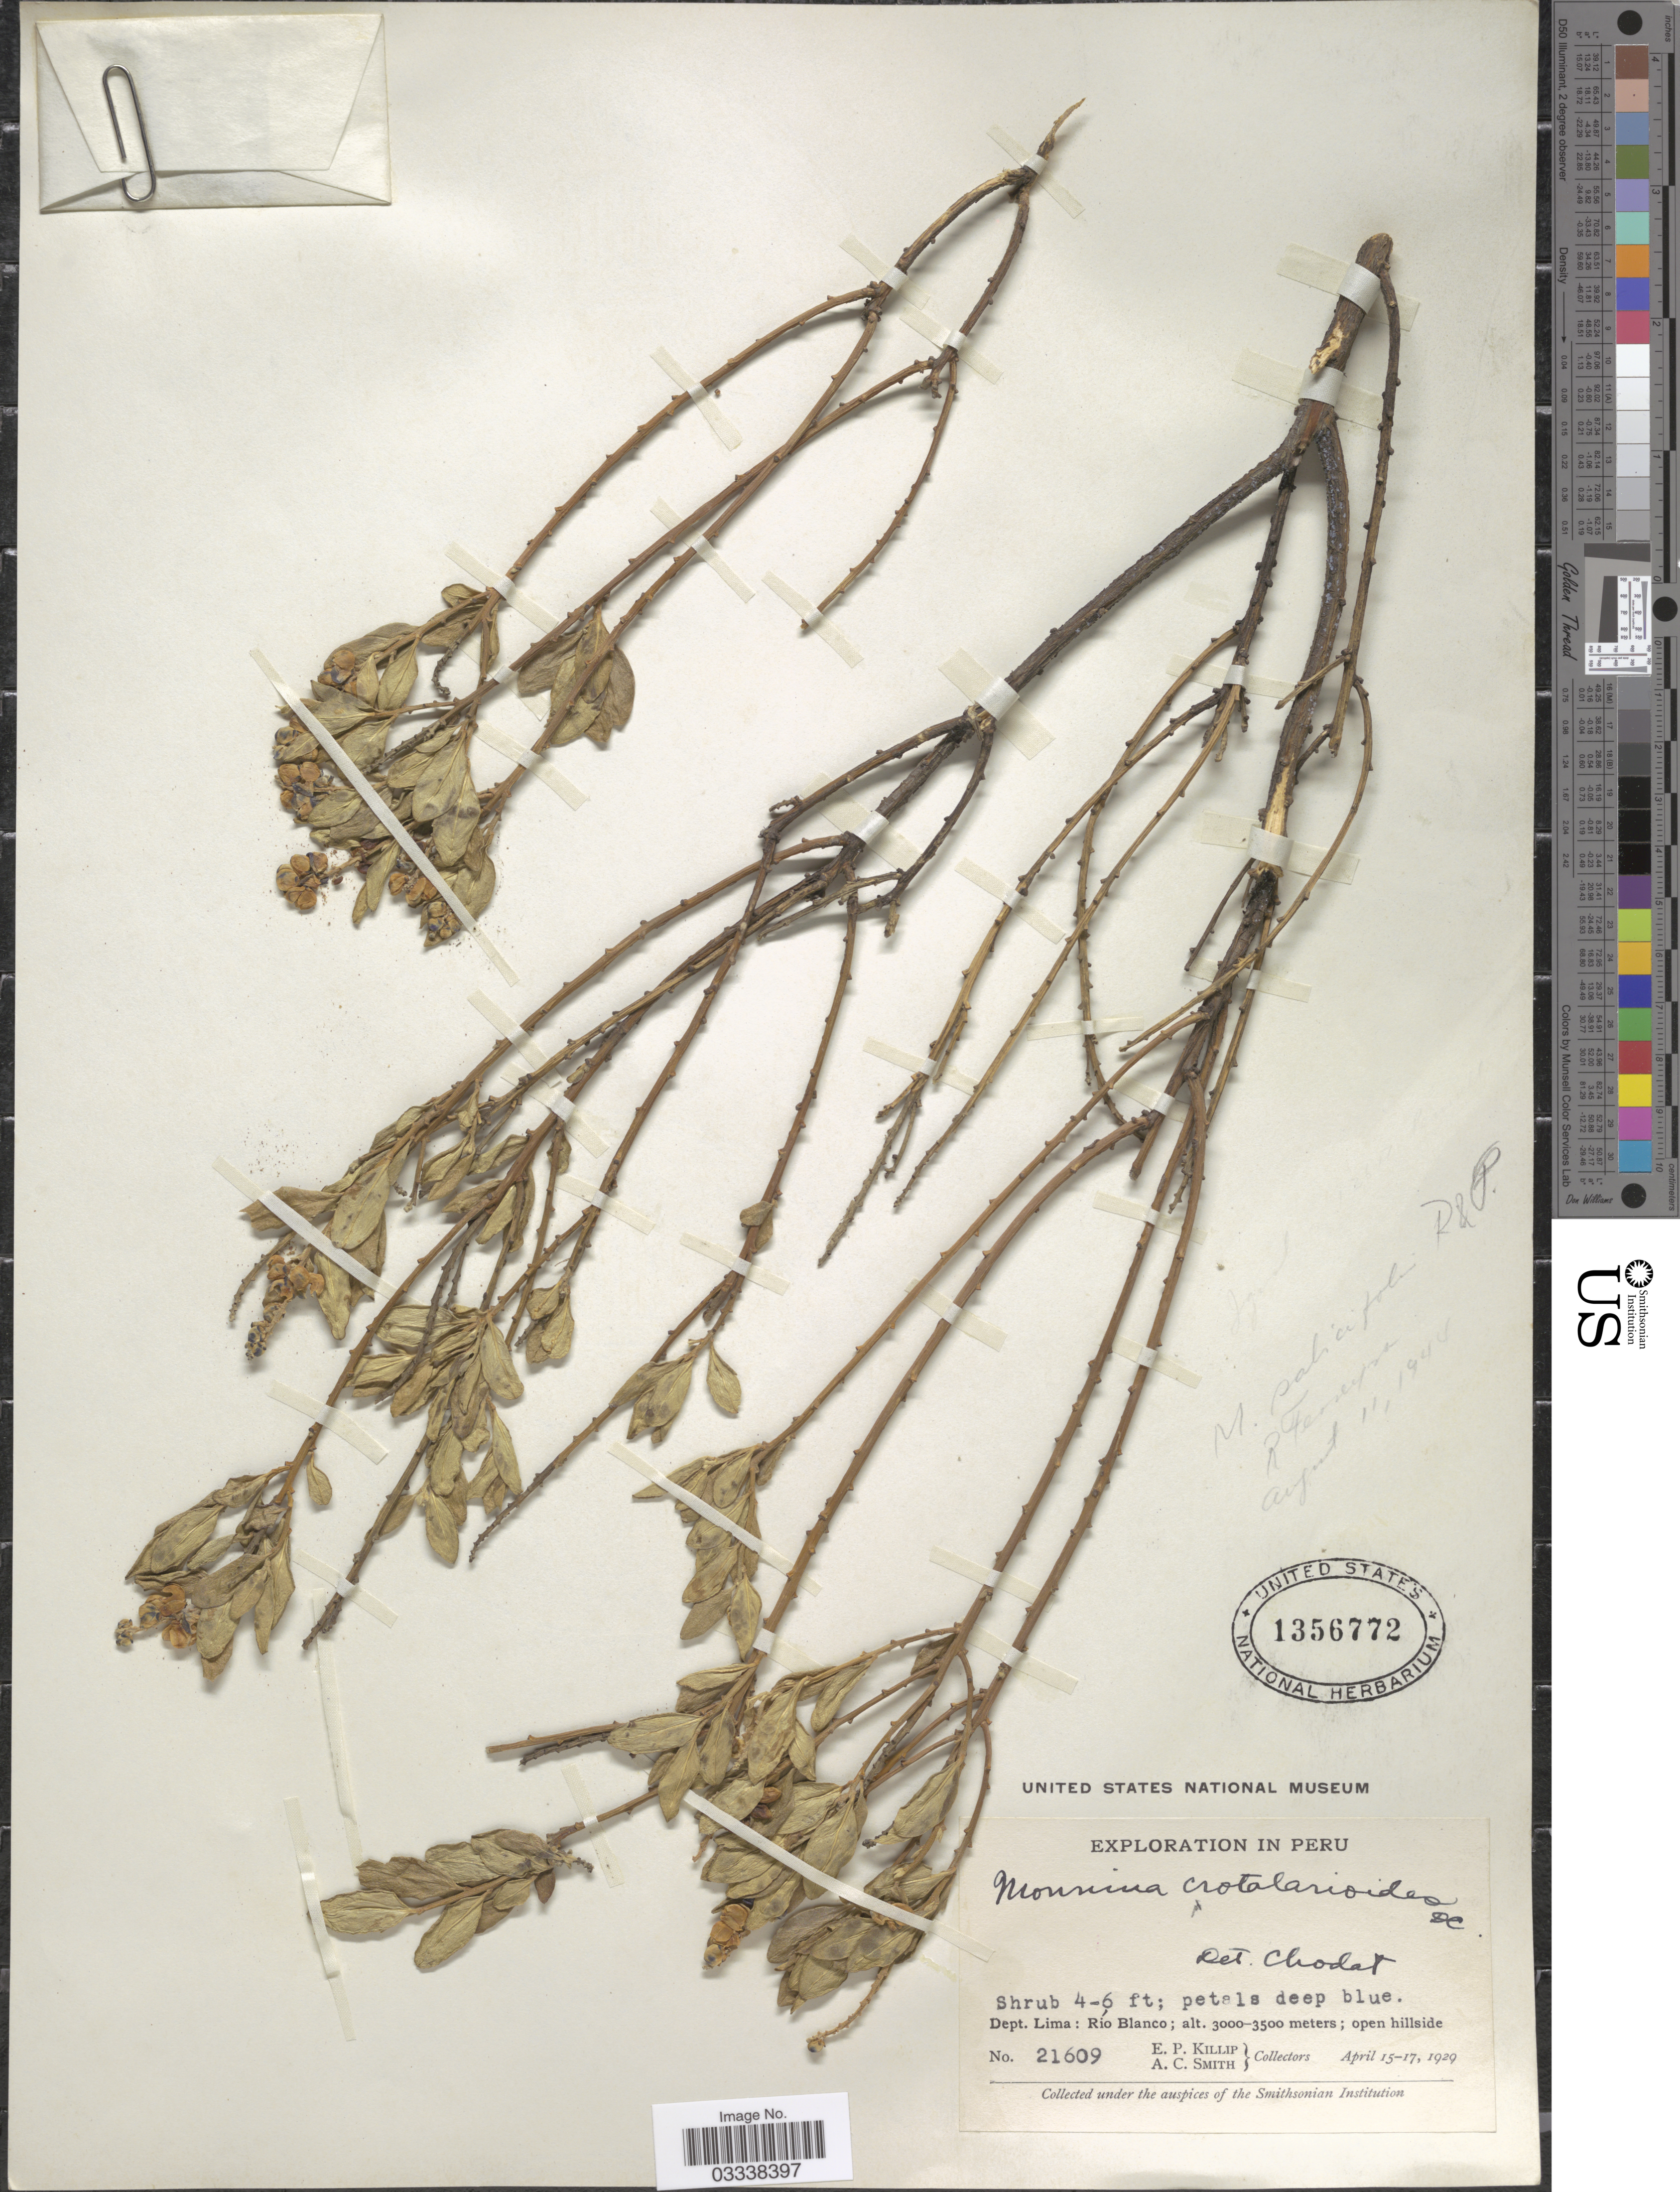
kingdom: Plantae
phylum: Tracheophyta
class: Magnoliopsida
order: Fabales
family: Polygalaceae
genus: Monnina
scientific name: Monnina salicifolia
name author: Ruiz & Pav.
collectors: E. P. Killip & A. C. Smith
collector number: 21609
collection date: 1929-04-15/1929-04-17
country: Peru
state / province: Lima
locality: Dept. Lima: Río Blanco.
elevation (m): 3000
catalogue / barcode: US 1356772